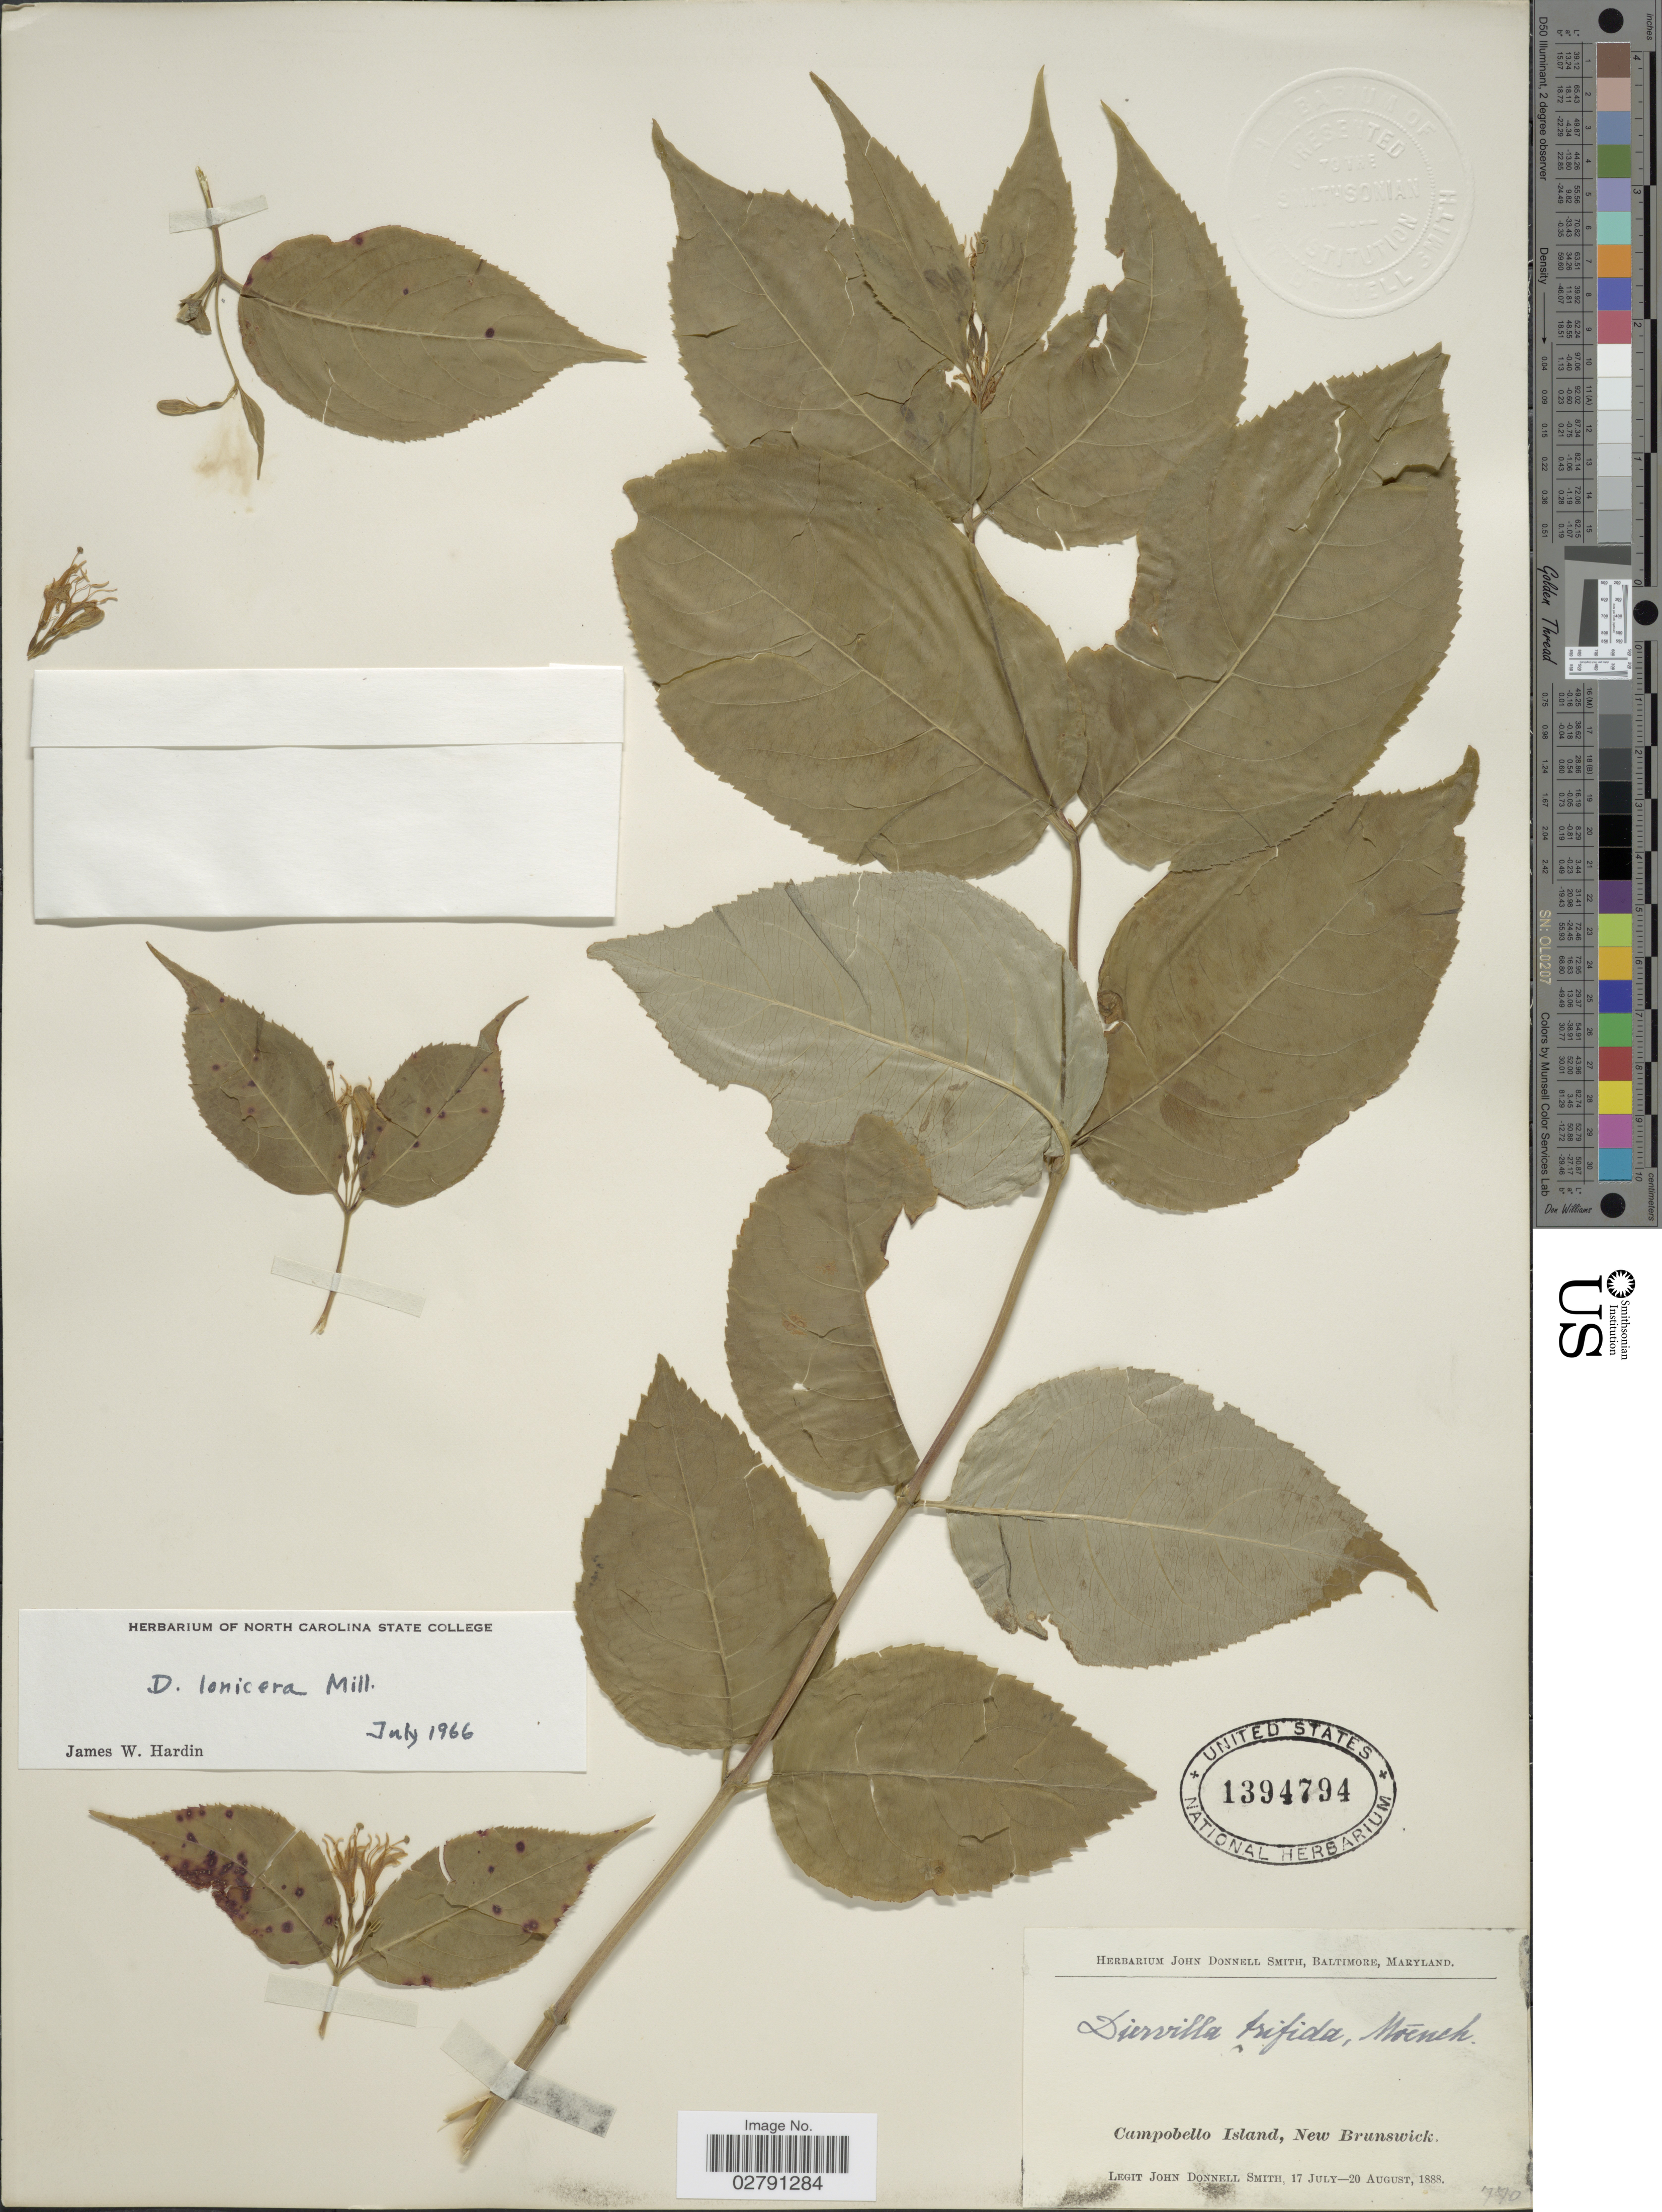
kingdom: Plantae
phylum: Tracheophyta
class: Magnoliopsida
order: Dipsacales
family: Caprifoliaceae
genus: Diervilla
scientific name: Diervilla lonicera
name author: Mill.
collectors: J. Donnell Smith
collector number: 770?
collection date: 1888-07-17/1888-08-20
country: Canada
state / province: New Brunswick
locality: Campobello Island.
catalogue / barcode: US 1394794